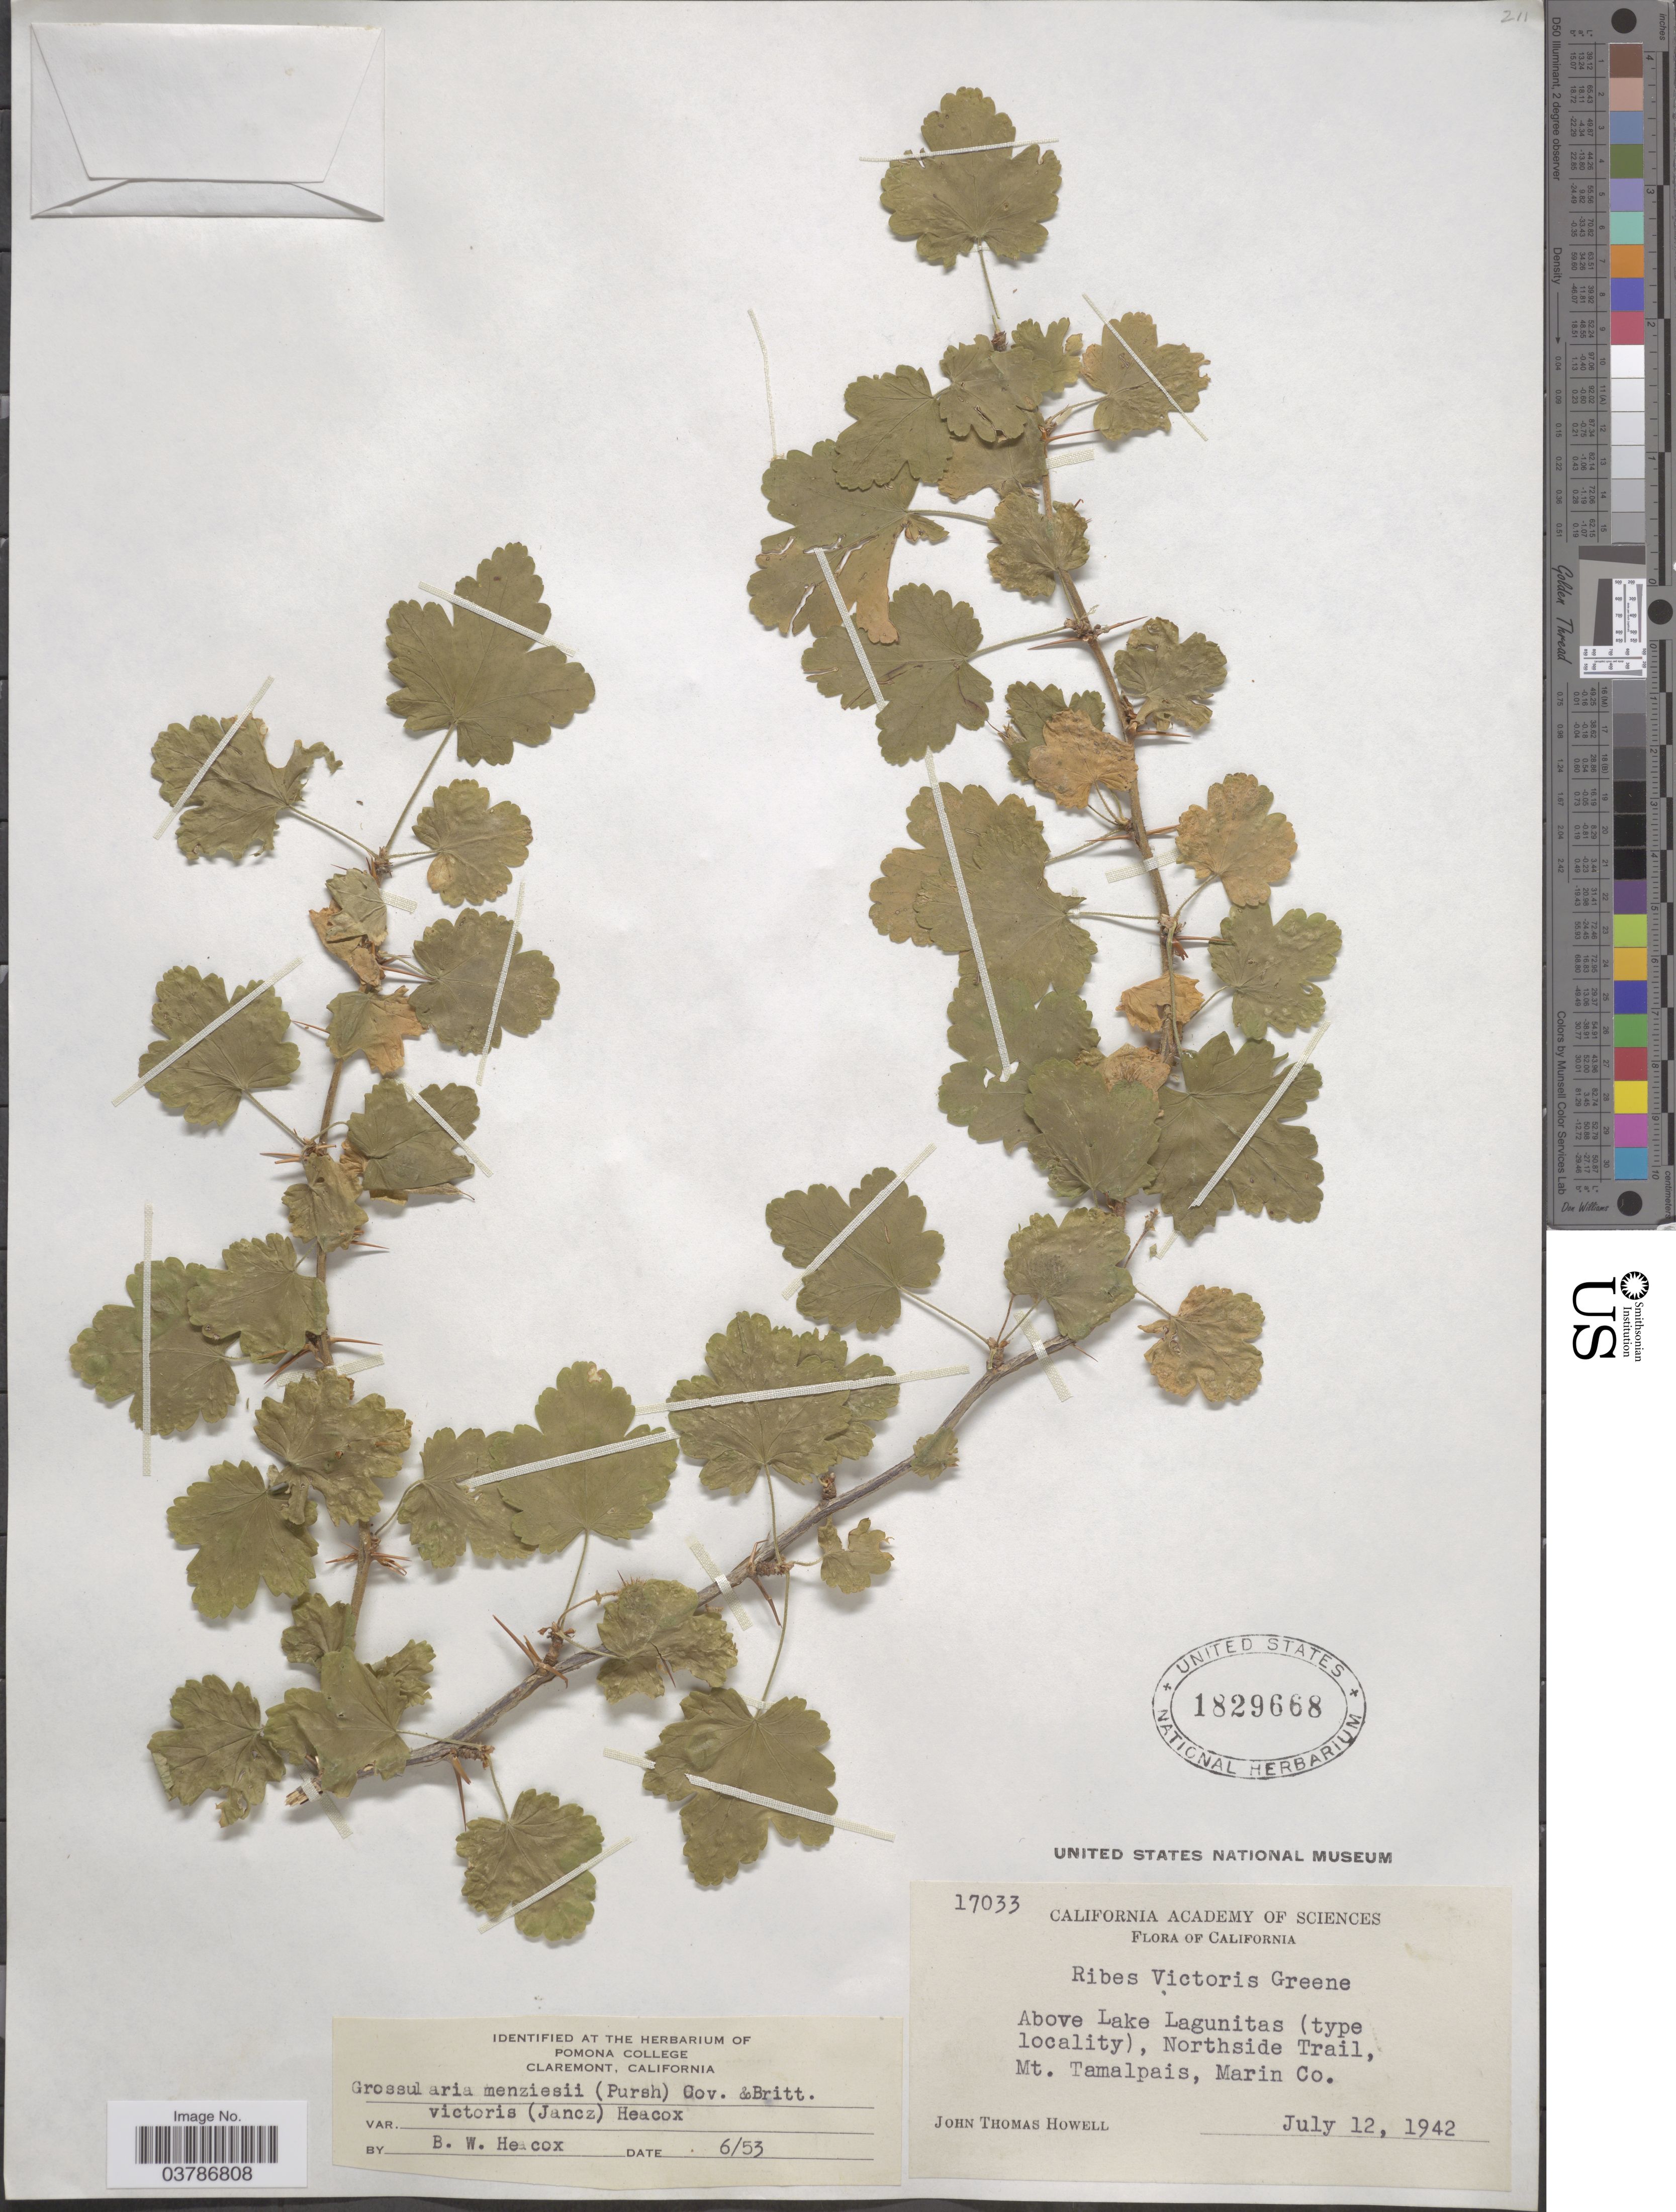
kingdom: Plantae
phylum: Tracheophyta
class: Magnoliopsida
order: Saxifragales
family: Grossulariaceae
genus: Ribes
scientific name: Ribes victoris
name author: Greene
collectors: J. T. Howell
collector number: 17033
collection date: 1942-07-12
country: United States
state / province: California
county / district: Marin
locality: Above Lake Lagunitas, Northside Trail, Mt. Tamalpais, Marin Co.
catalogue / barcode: US 1829668